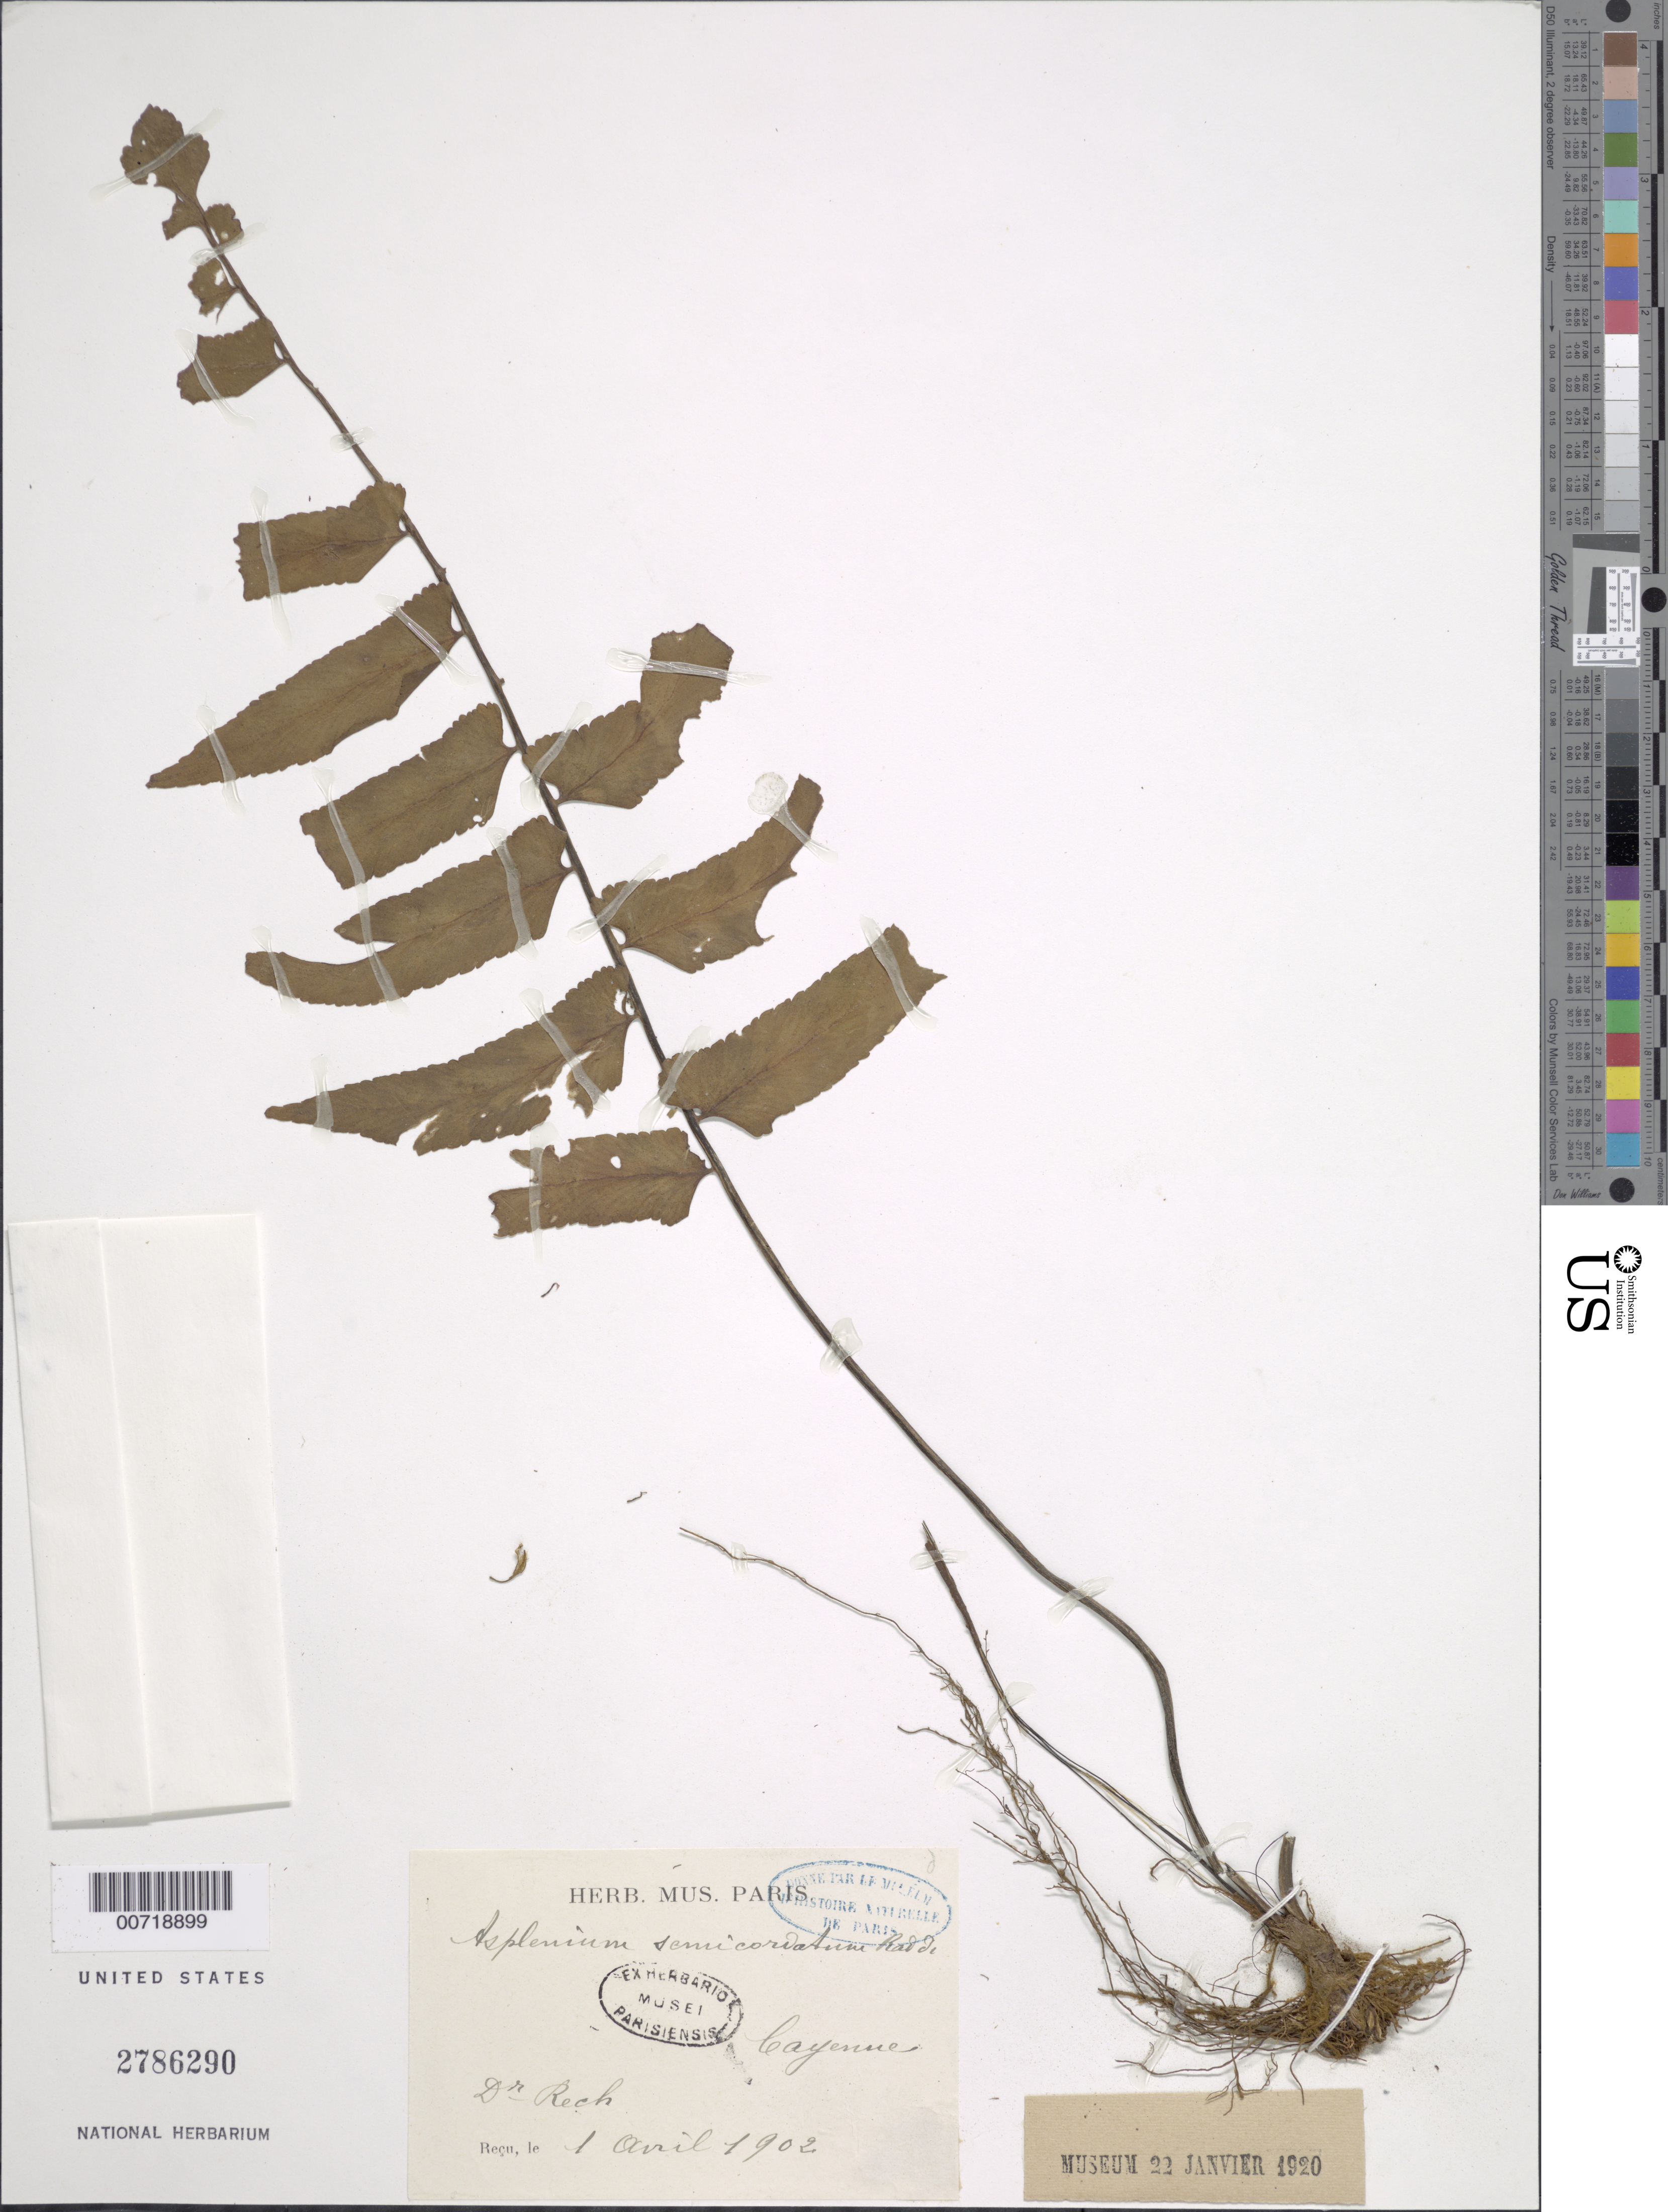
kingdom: Plantae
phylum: Tracheophyta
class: Polypodiopsida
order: Polypodiales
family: Aspleniaceae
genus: Asplenium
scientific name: Asplenium salicifolium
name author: L.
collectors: Rech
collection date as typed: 1-Apr-02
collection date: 2002-04-01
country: French Guiana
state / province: Cayenne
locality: Cayenne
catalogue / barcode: US 2786290